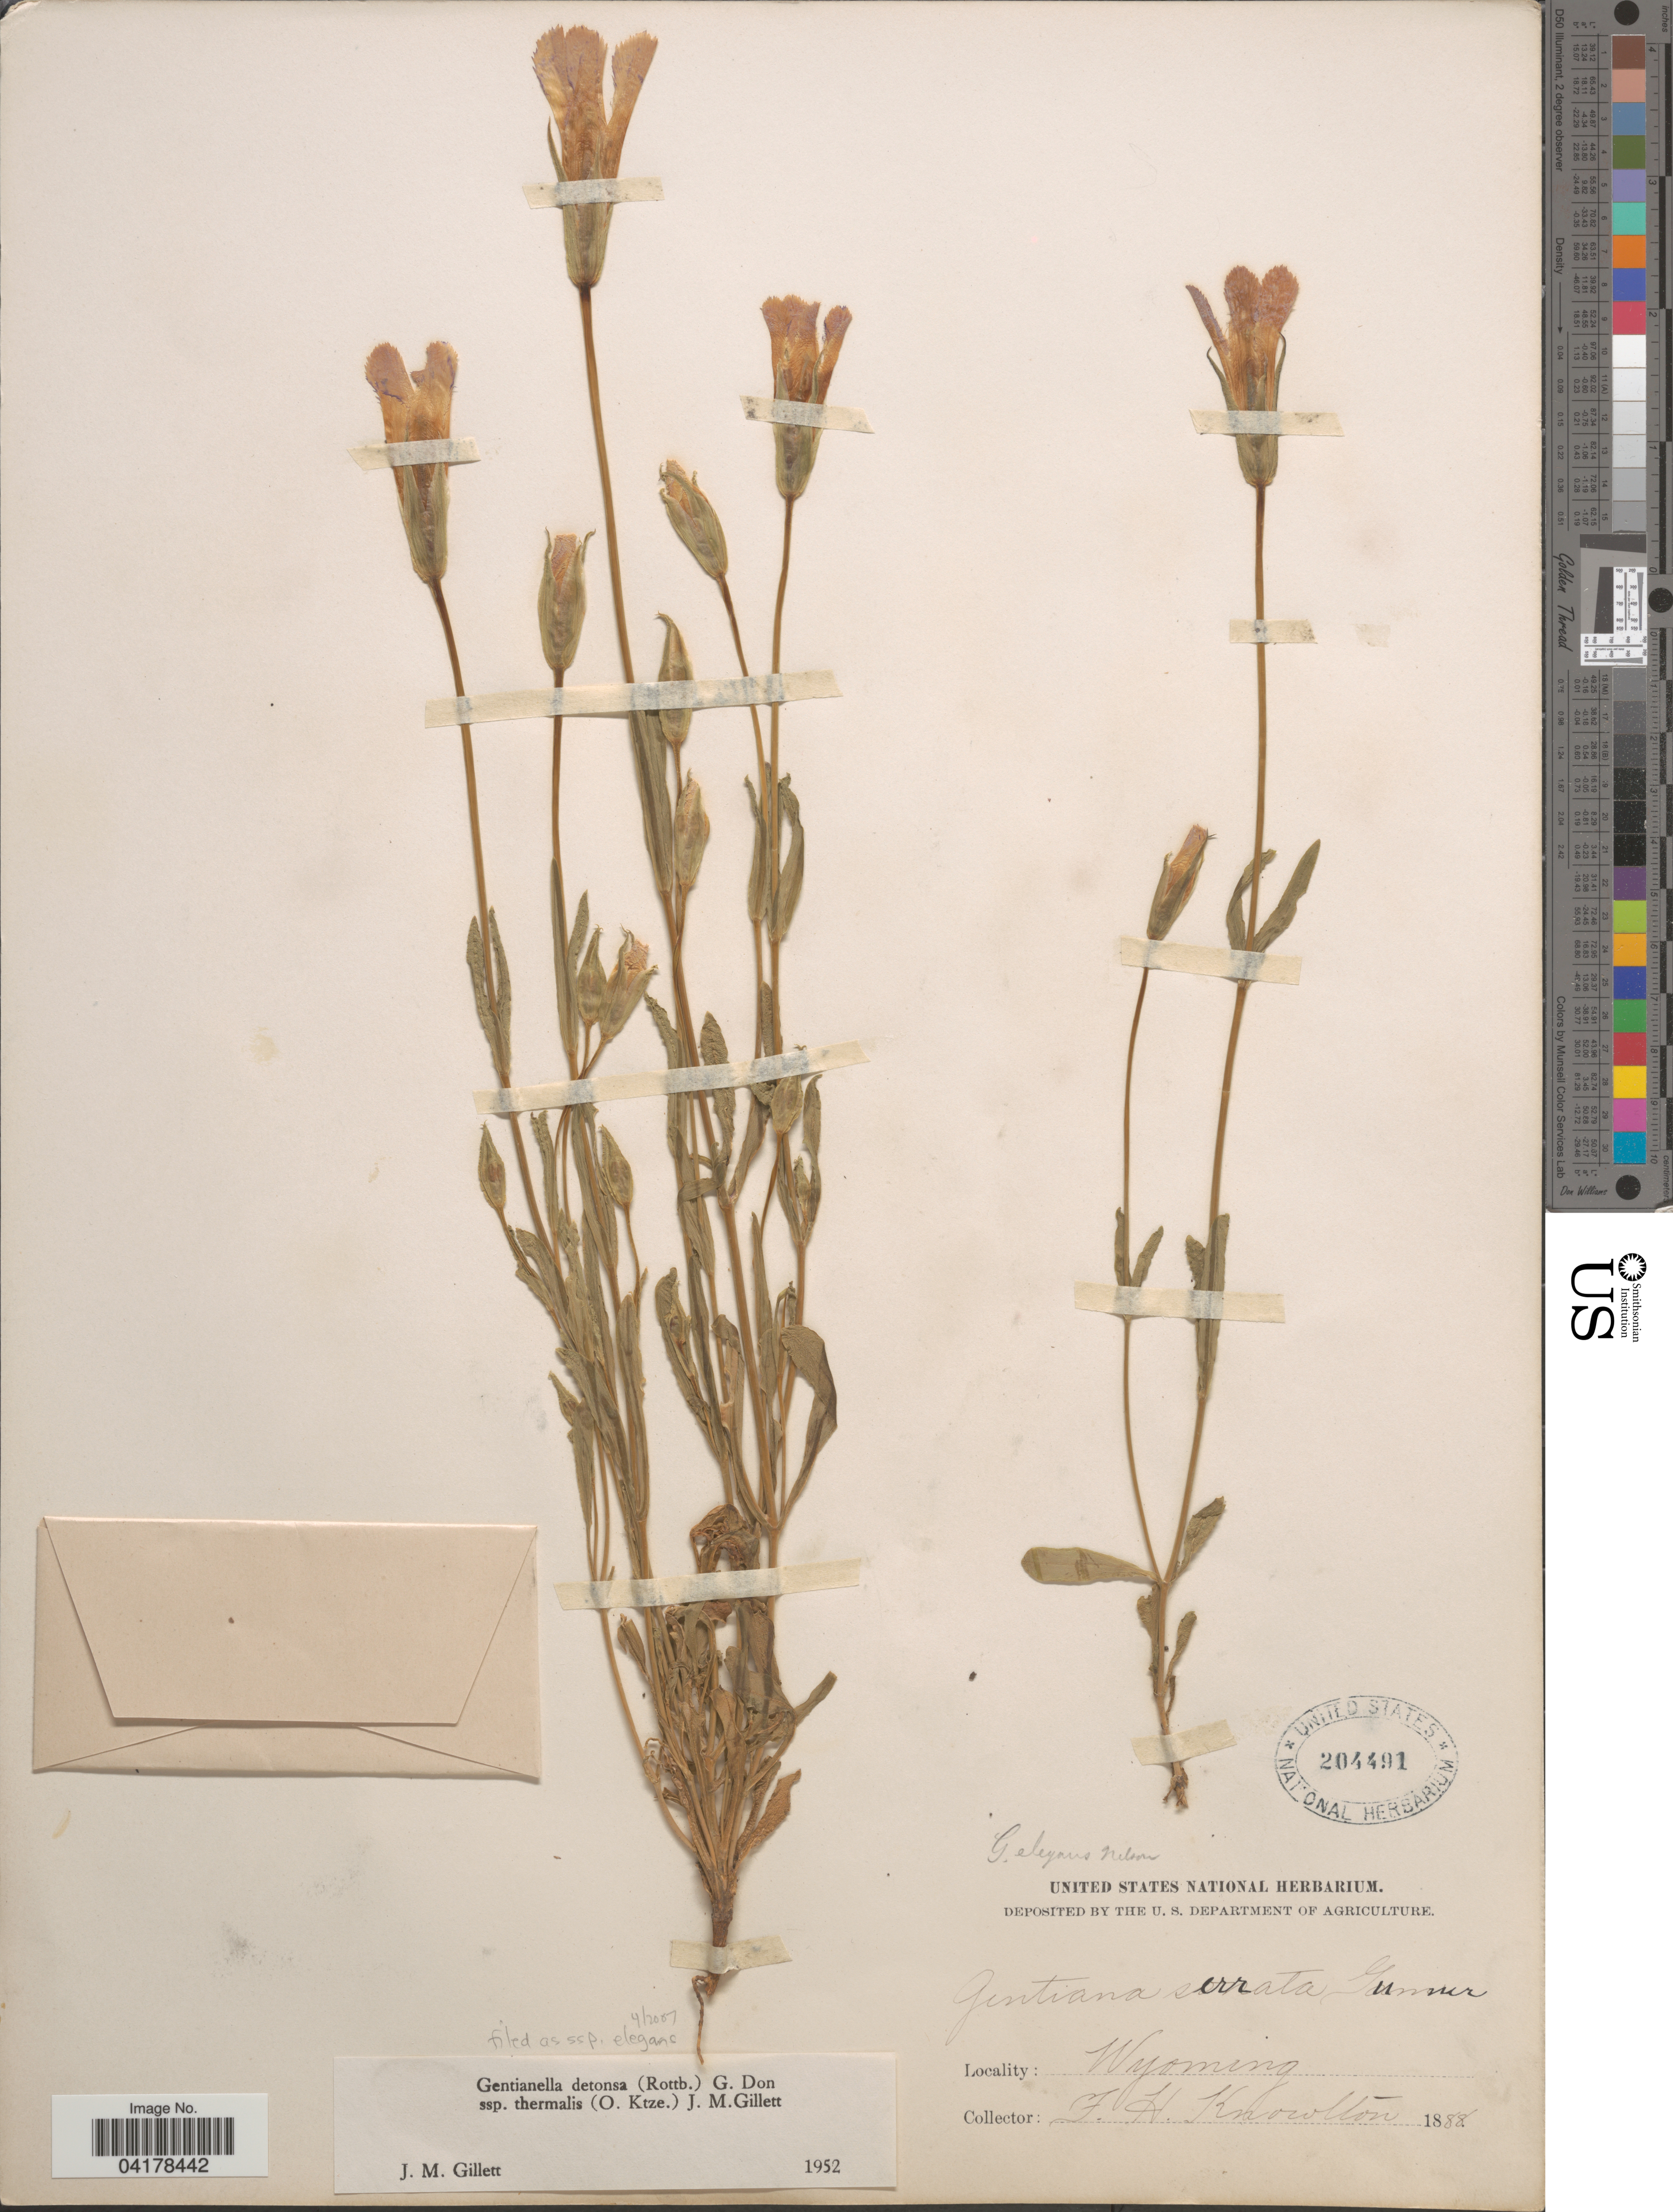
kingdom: Plantae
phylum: Tracheophyta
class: Magnoliopsida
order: Gentianales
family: Gentianaceae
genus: Gentianella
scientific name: Gentianella detonsa subsp. thermalis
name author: (Kuntze) J.M. Gillett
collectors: F. H. Knowlton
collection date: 1888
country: United States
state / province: Wyoming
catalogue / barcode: US 204491